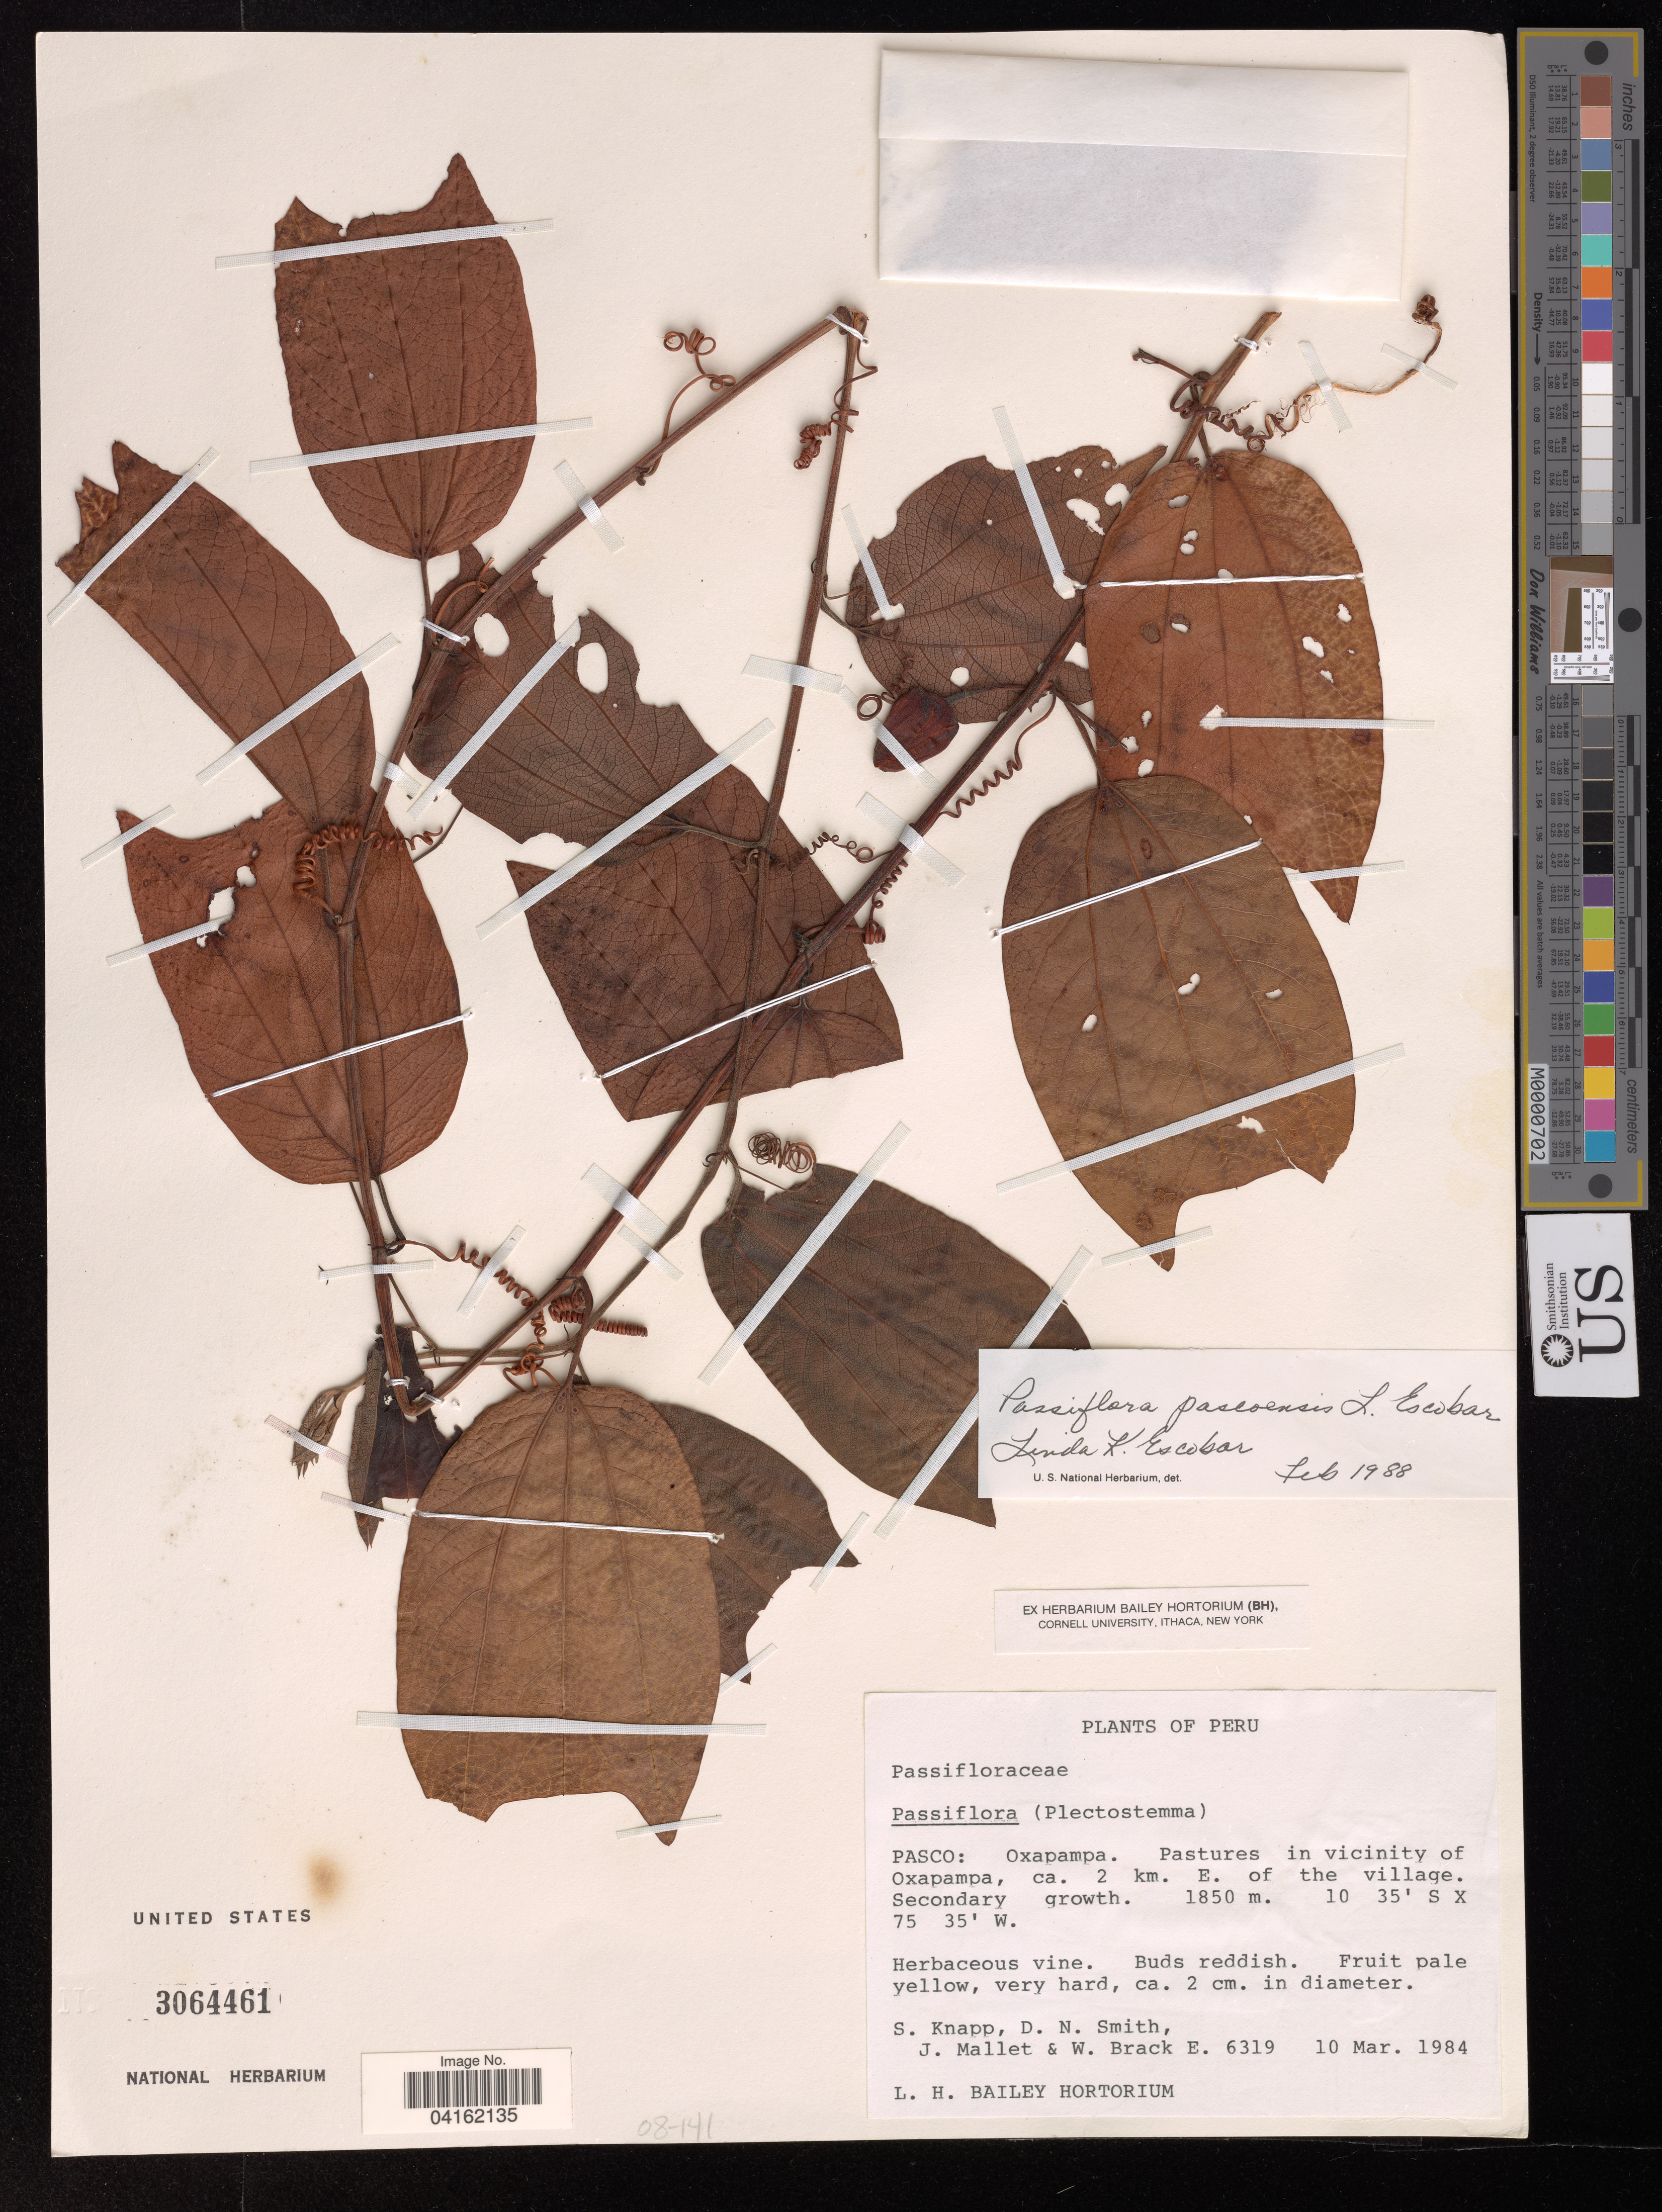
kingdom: Plantae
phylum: Tracheophyta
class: Magnoliopsida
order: Malpighiales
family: Passifloraceae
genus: Passiflora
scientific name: Passiflora pascoensis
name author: L.K. Escobar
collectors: S. Knapp, D. Smith, J. Mallet & W. Brack E.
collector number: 6319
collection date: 1984-03-10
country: Peru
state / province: Pasco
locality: Oxapampa. Pastures in vicinity of Oxapampa, ca. 2 km. E of the village.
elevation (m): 1850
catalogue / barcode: US 3064461